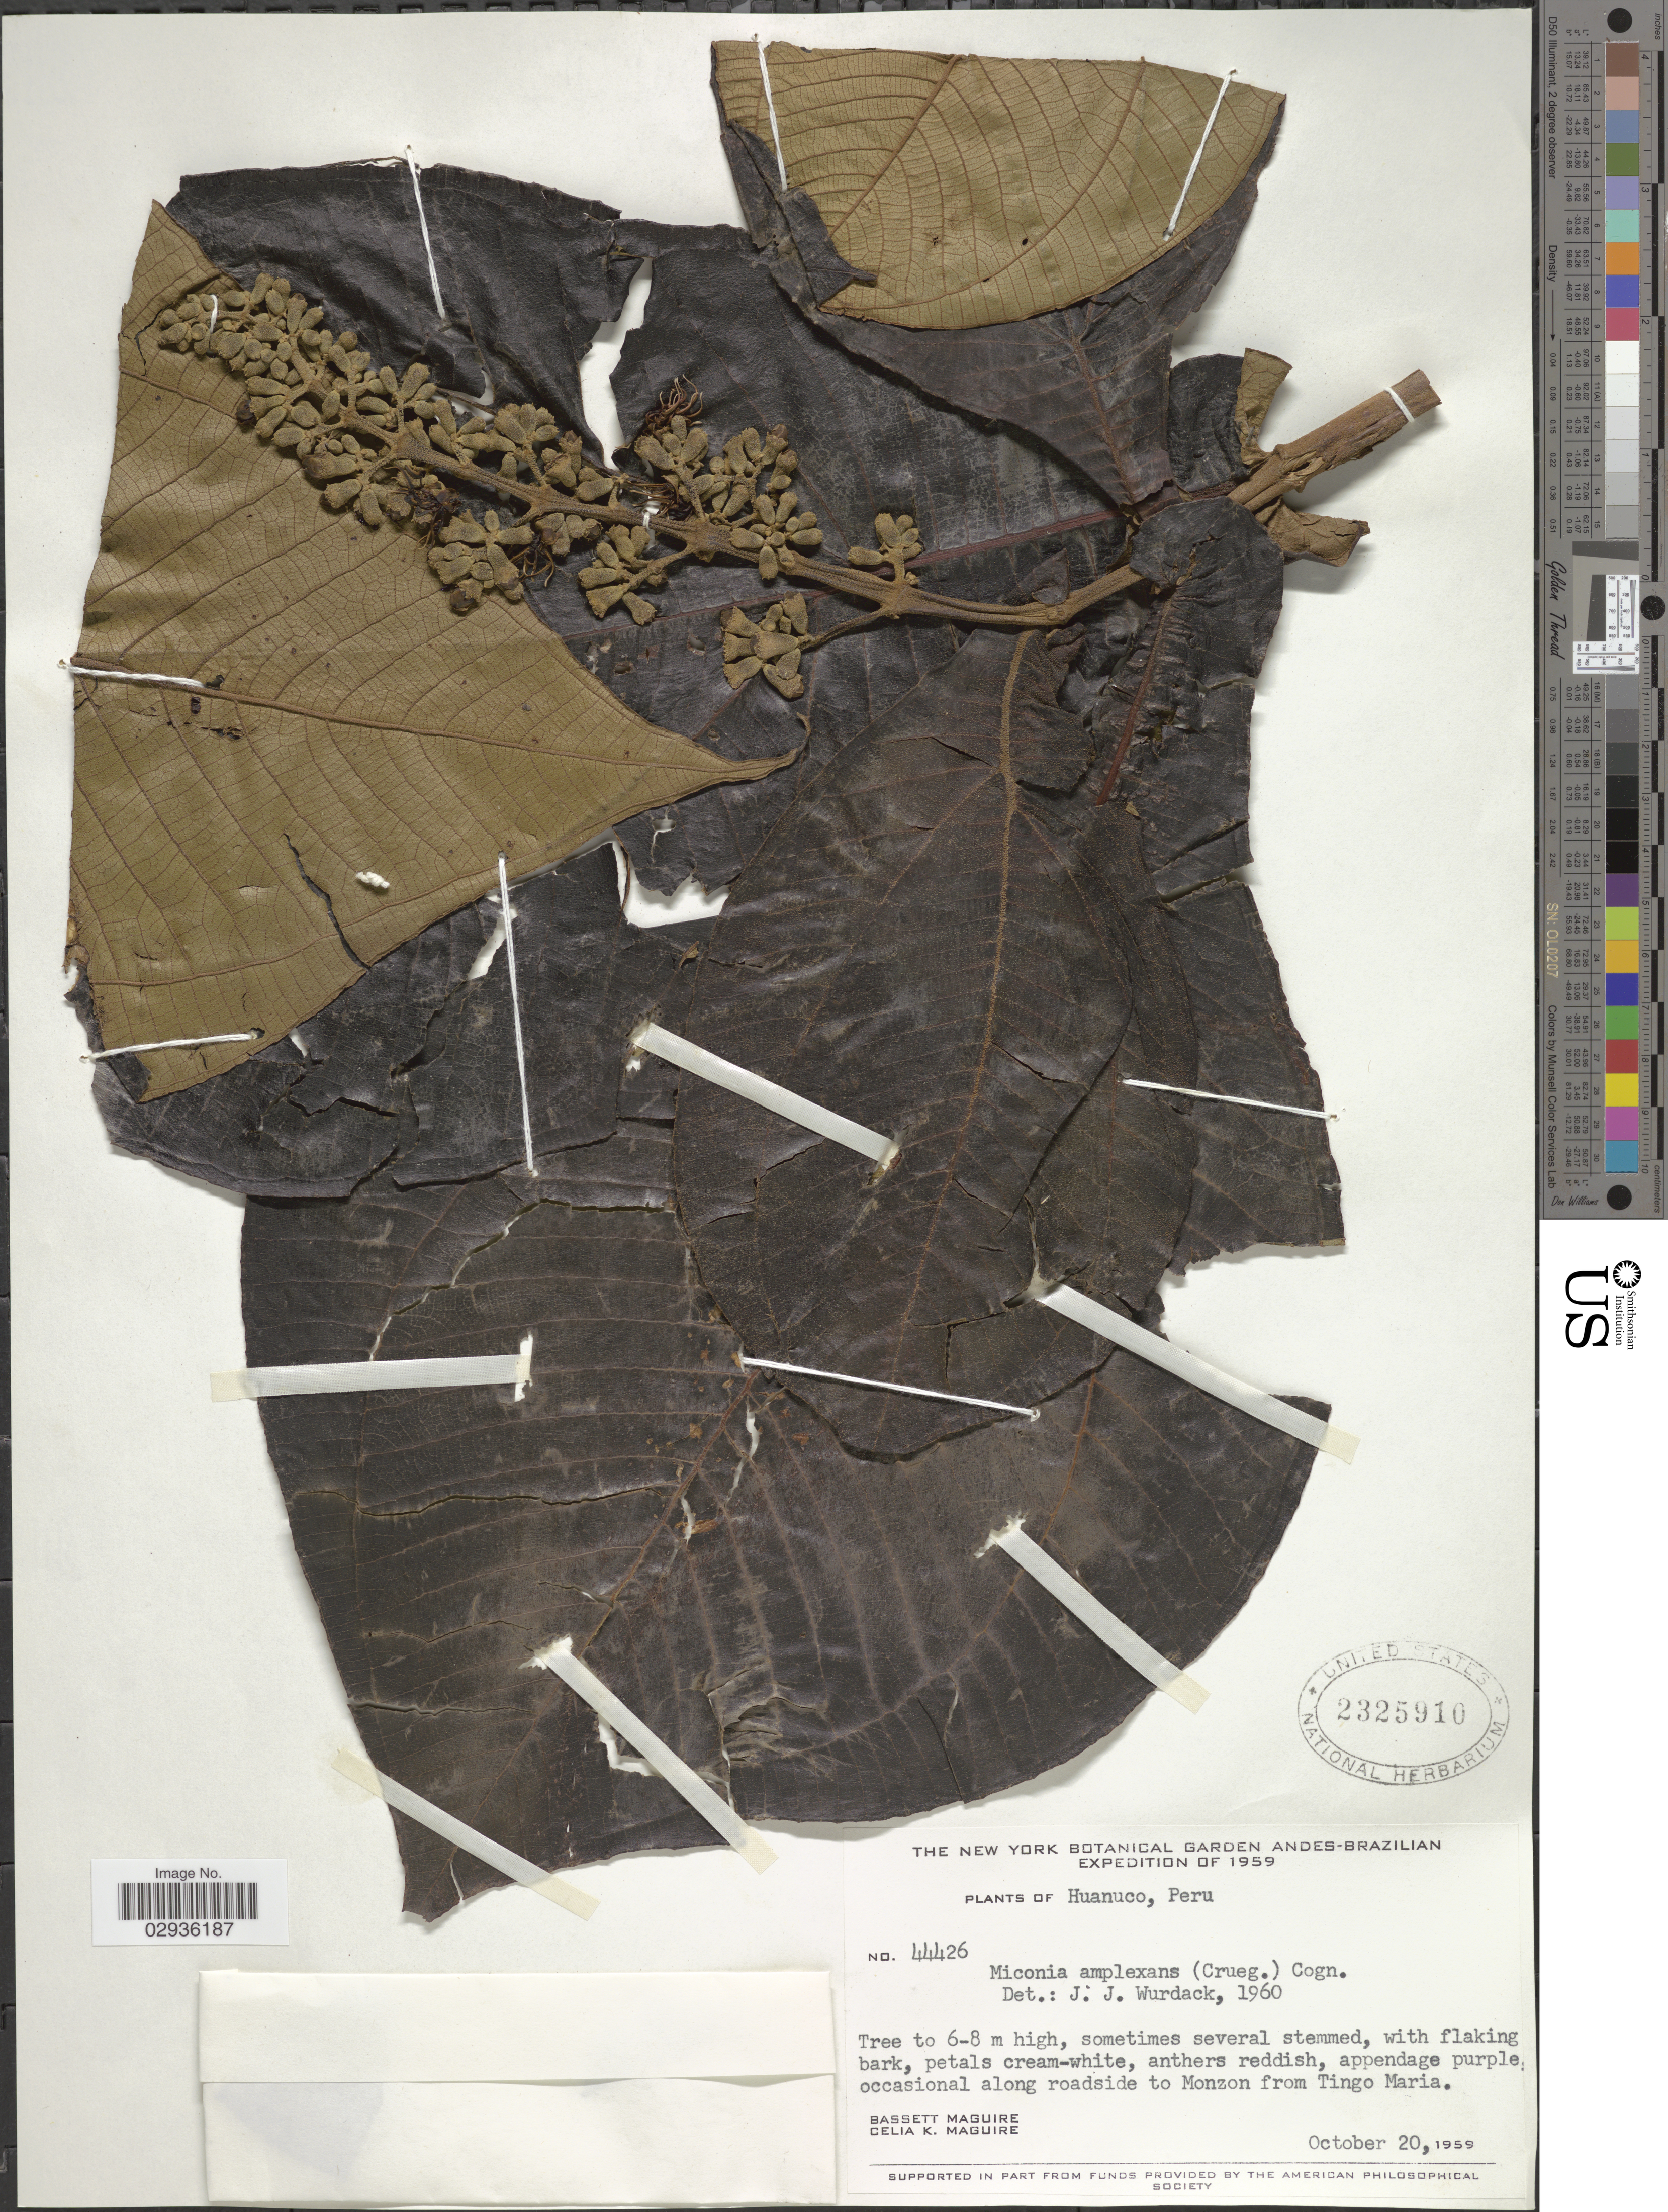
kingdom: Plantae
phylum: Tracheophyta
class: Magnoliopsida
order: Myrtales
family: Melastomataceae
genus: Miconia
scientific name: Miconia amplexans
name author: (Crueg.) Cogn.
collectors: B. Maguire & C. K. Maguire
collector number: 44426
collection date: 1959-10-20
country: Peru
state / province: Huánuco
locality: Occasional along roadside to Monzon from Tingo Maria.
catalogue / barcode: US 2325910